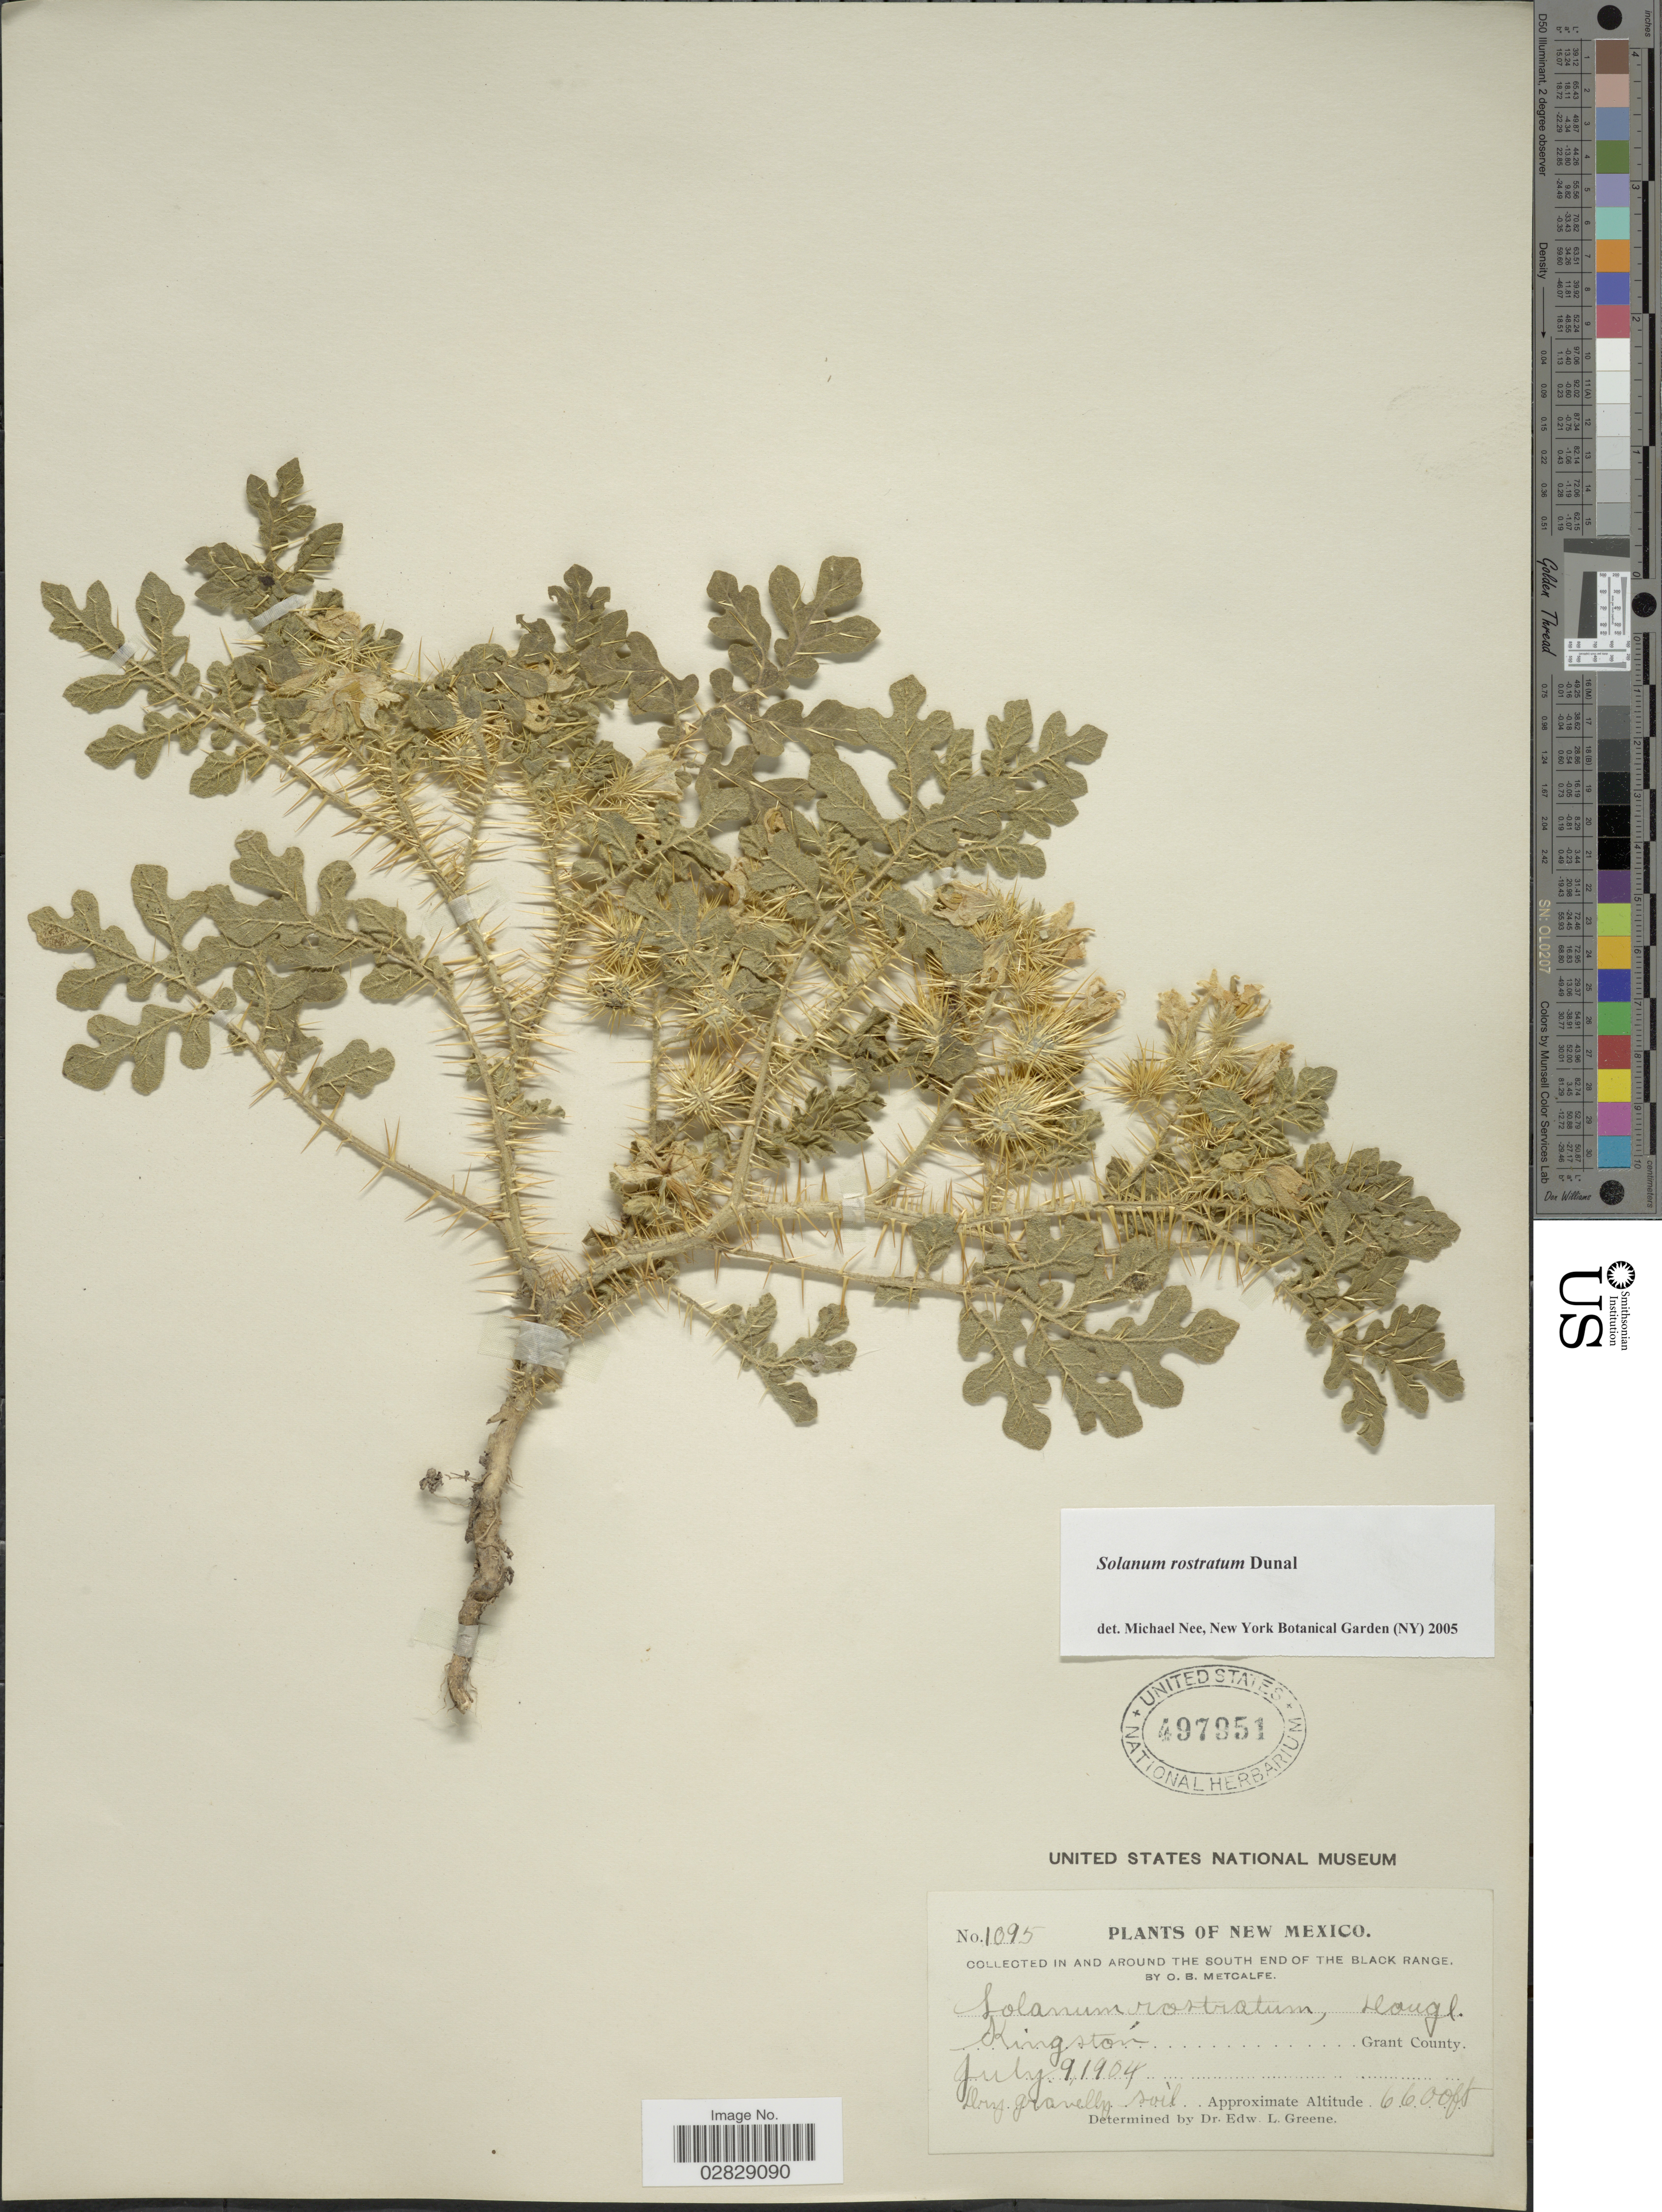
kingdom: Plantae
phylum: Tracheophyta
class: Magnoliopsida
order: Solanales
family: Solanaceae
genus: Solanum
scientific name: Solanum rostratum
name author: Dunal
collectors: O. B. Metcalfe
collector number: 1095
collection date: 1904-07-09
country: United States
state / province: New Mexico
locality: In and around the South End of the Black Range. Kingston. Grant County.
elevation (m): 2012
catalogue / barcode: US 497951